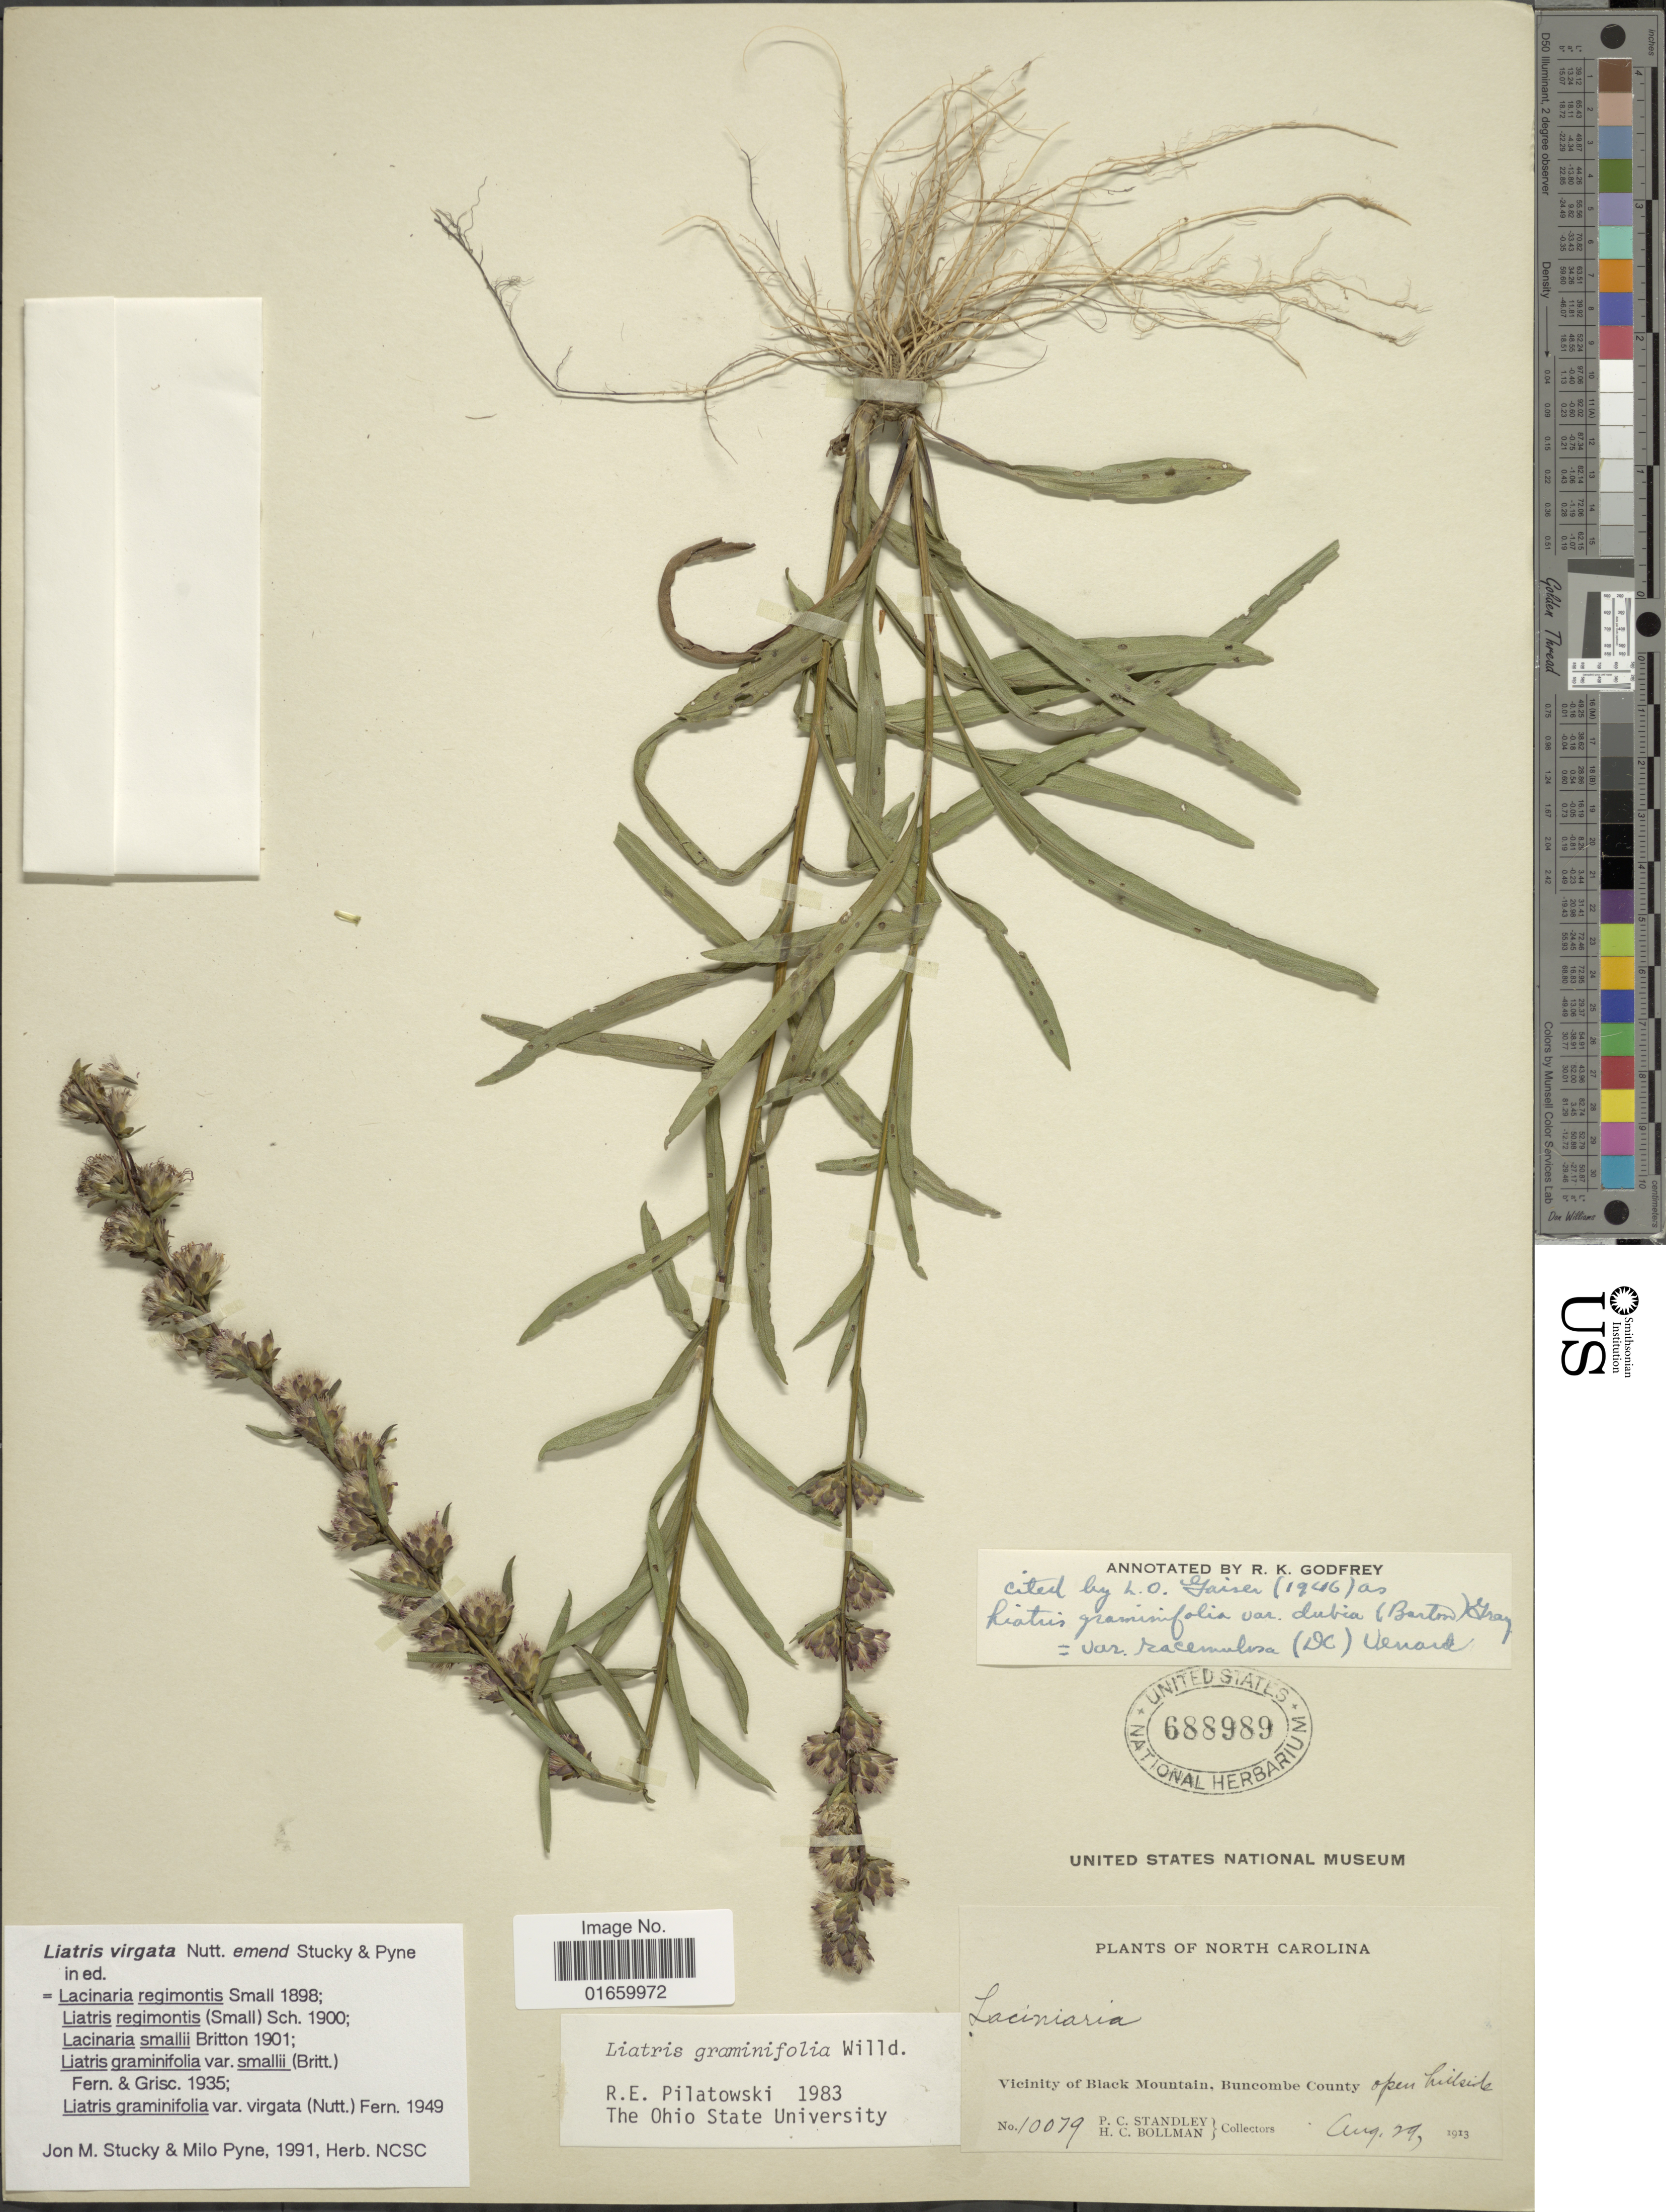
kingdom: Plantae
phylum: Tracheophyta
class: Magnoliopsida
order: Asterales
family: Asteraceae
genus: Liatris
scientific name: Liatris virgata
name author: Nutt.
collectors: P. C. Standley & H. C. Bollman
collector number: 10079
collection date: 1913-08-29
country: United States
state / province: North Carolina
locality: Vicinity of Black Mountain, Buncombe County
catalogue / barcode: US 688989